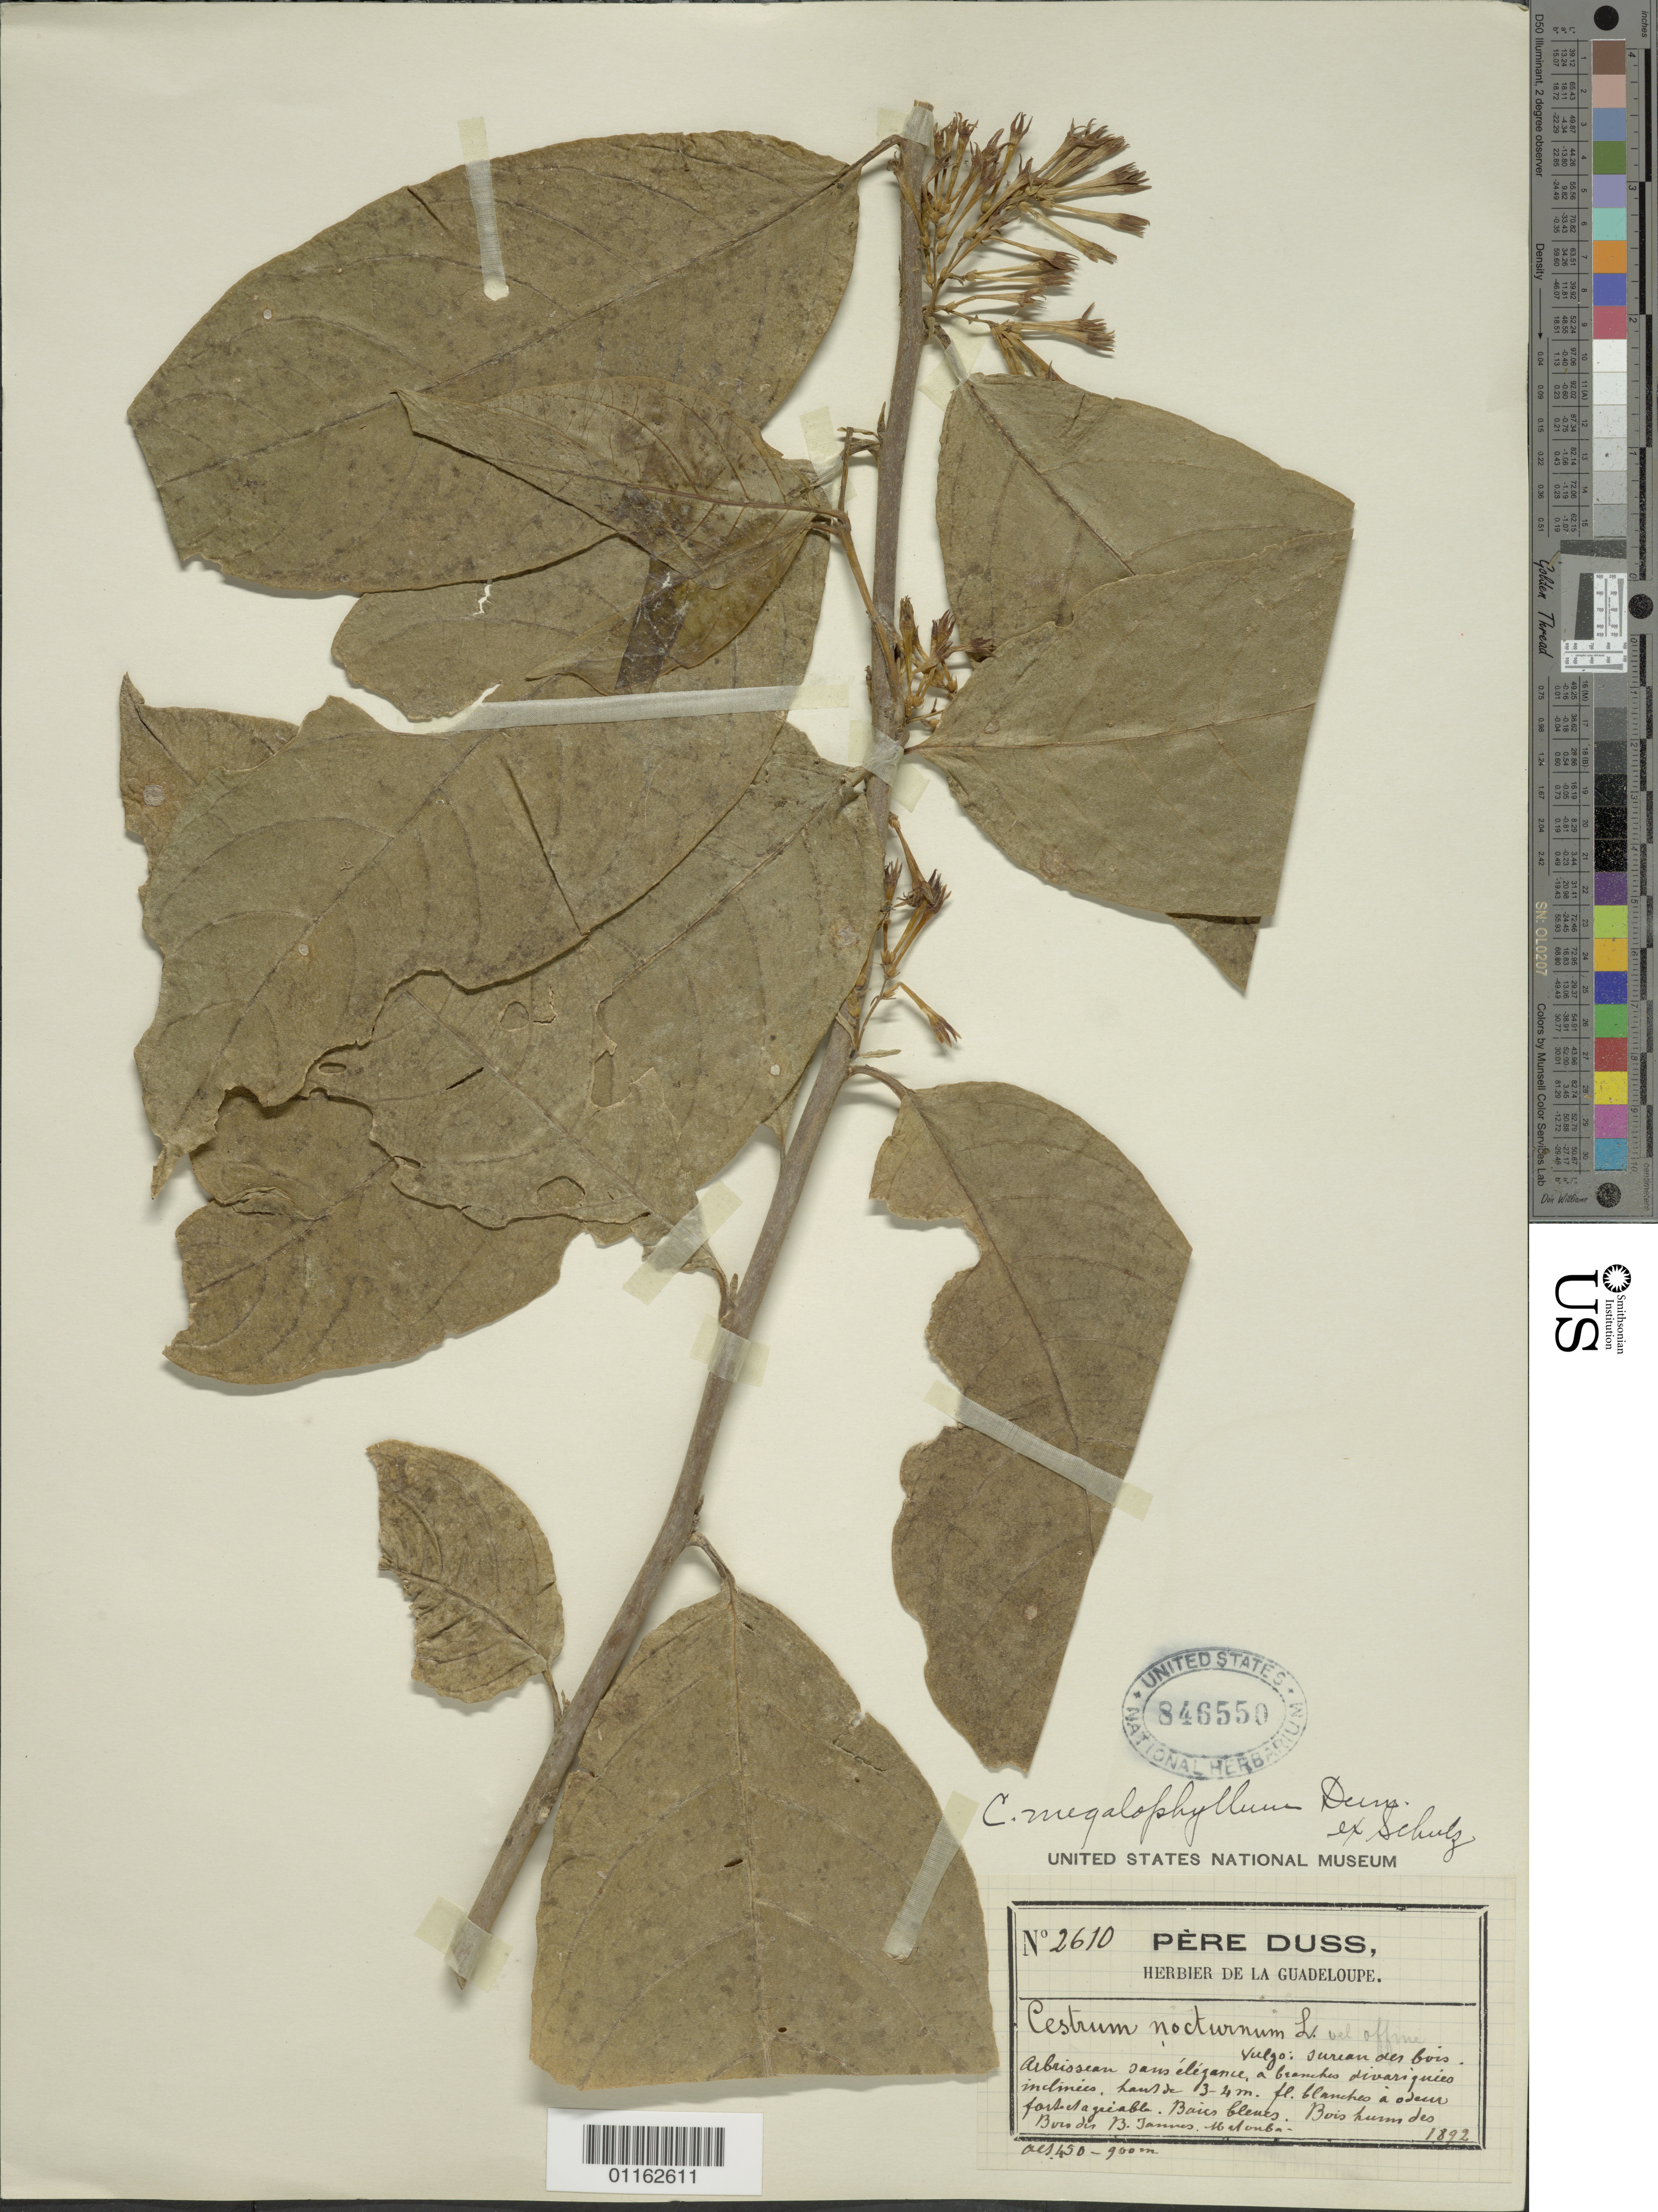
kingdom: Plantae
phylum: Tracheophyta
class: Magnoliopsida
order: Solanales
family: Solanaceae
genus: Cestrum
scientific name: Cestrum megalophyllum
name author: Dunal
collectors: Père Duss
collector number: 2610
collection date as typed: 1892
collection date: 1892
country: Guadeloupe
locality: B. James; Matouba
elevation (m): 450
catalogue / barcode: US 846550